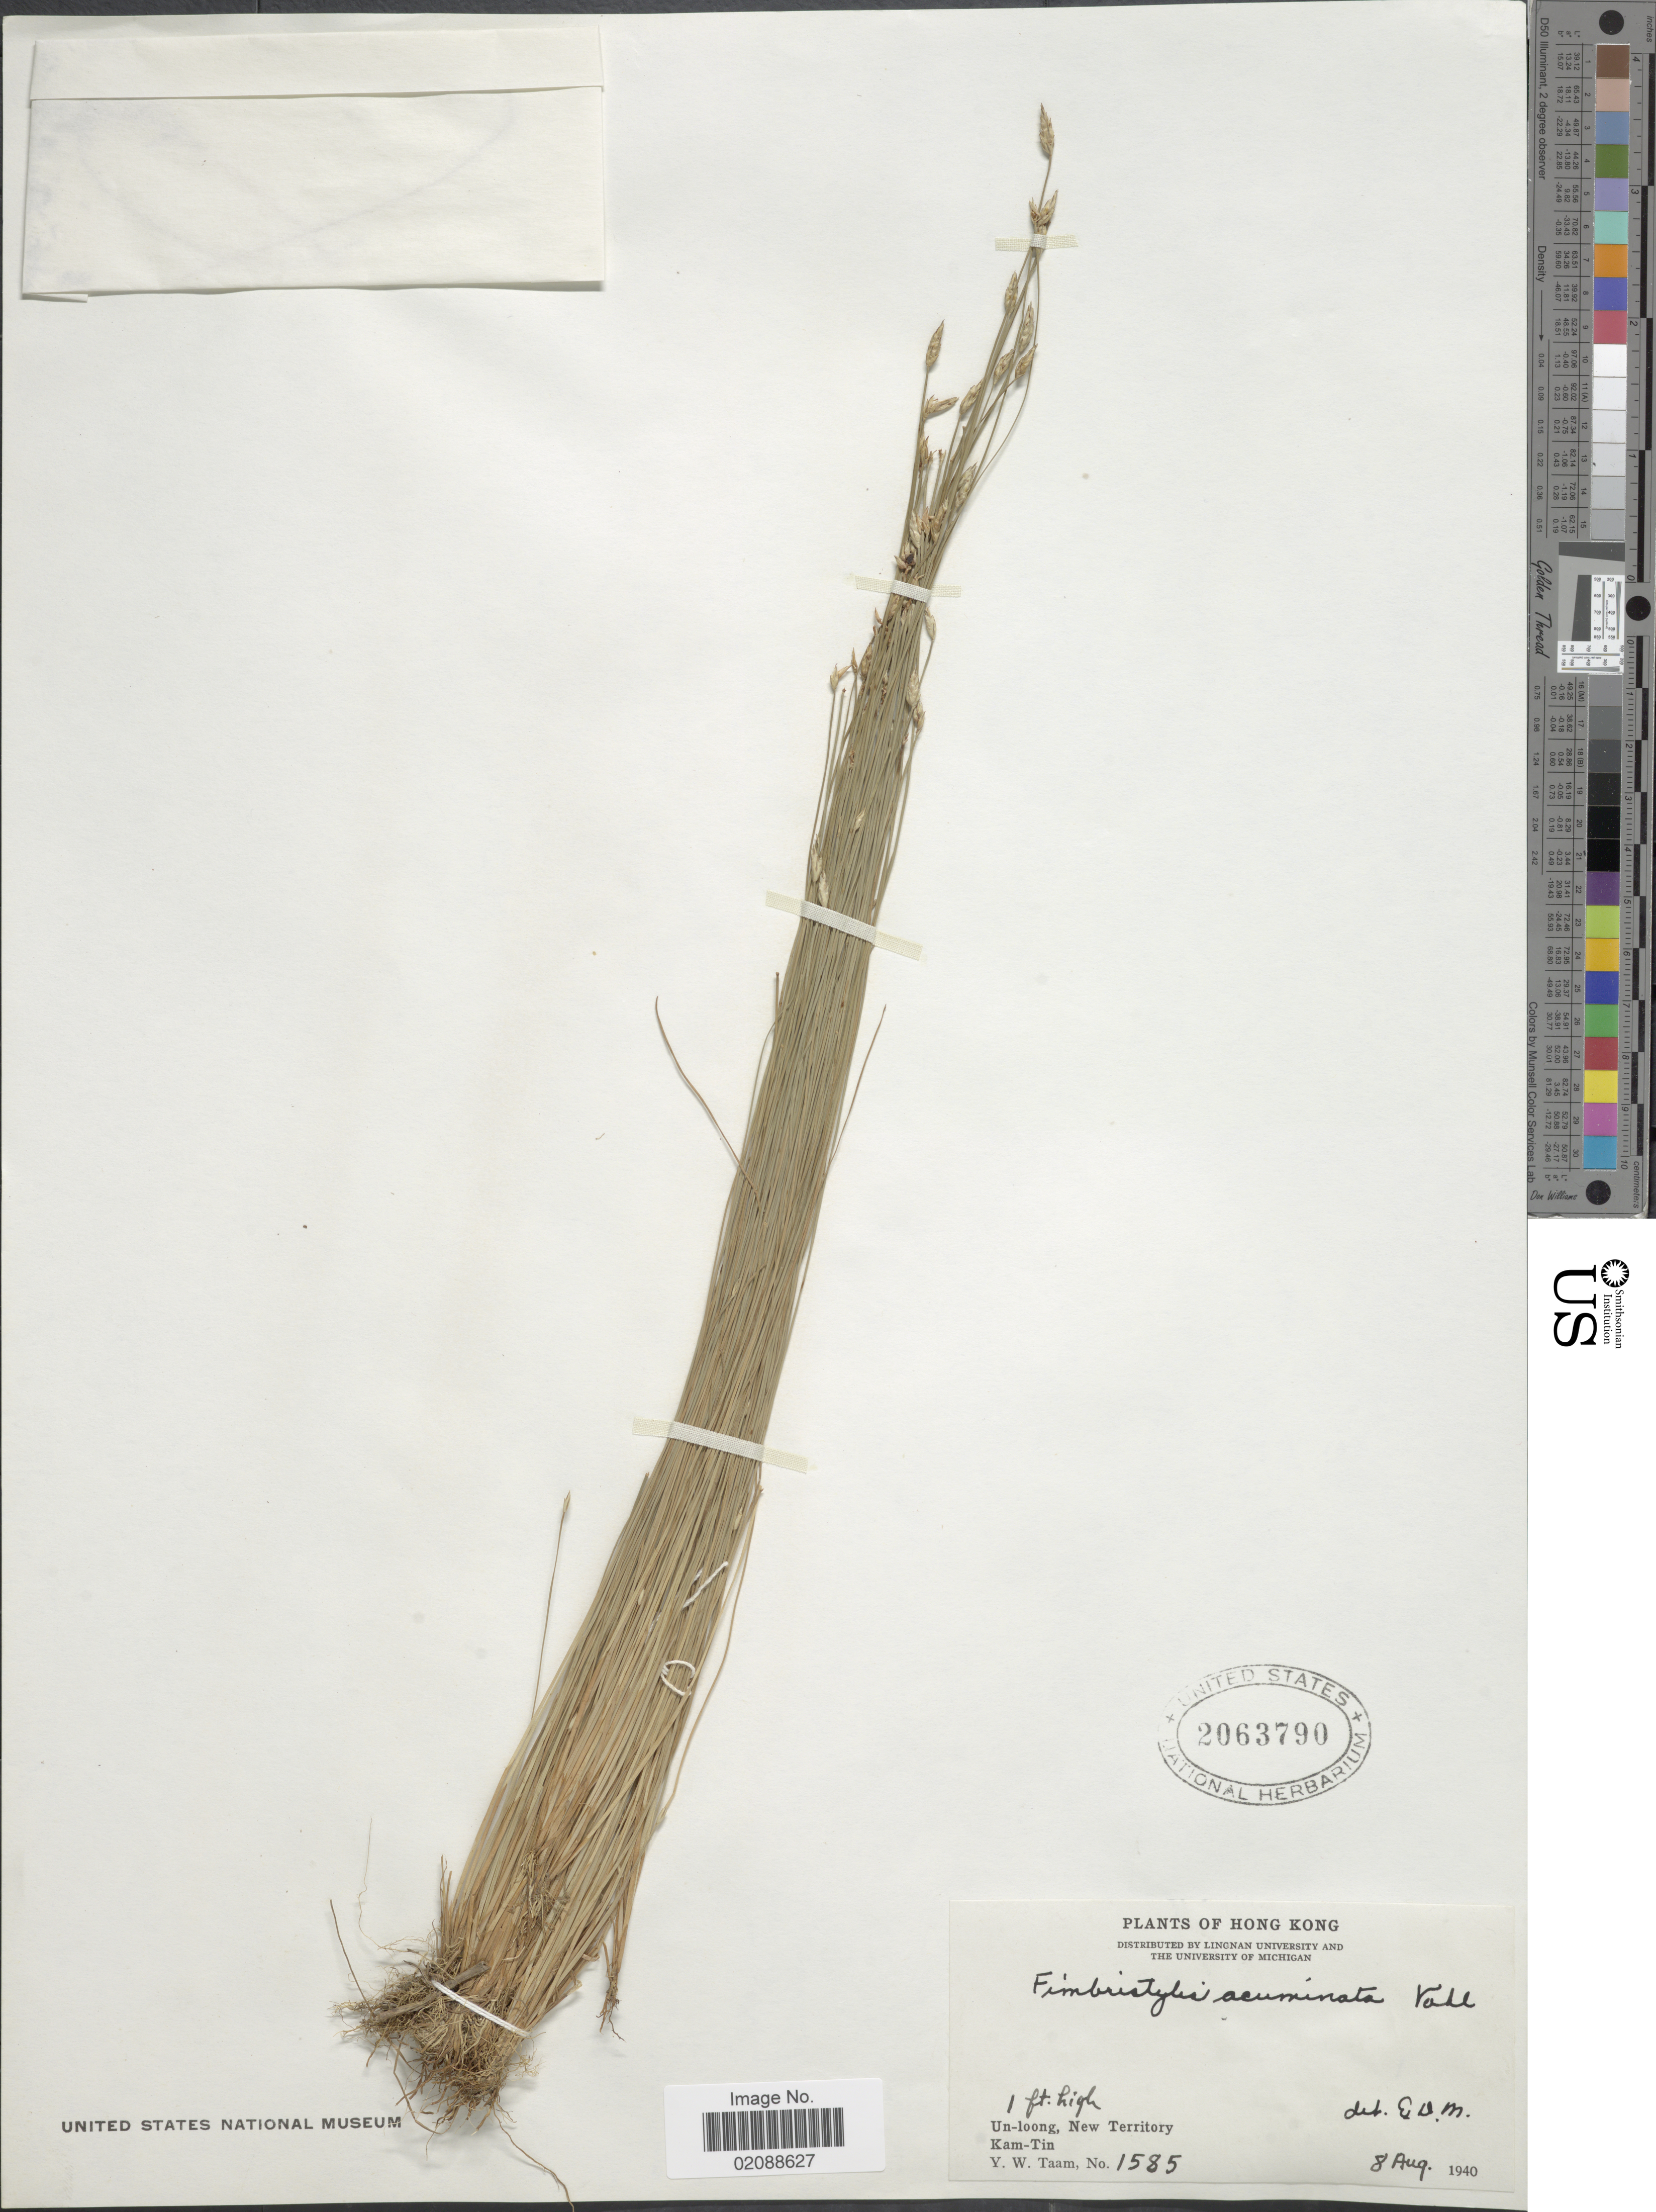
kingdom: Plantae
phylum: Tracheophyta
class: Liliopsida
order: Poales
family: Cyperaceae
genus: Fimbristylis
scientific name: Fimbristylis acuminata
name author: Vahl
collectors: Y. W. Taam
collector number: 1585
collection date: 1940-08-08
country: China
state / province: Hong Kong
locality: Un-loong, New Territory Kam-Tin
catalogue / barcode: US 2063790